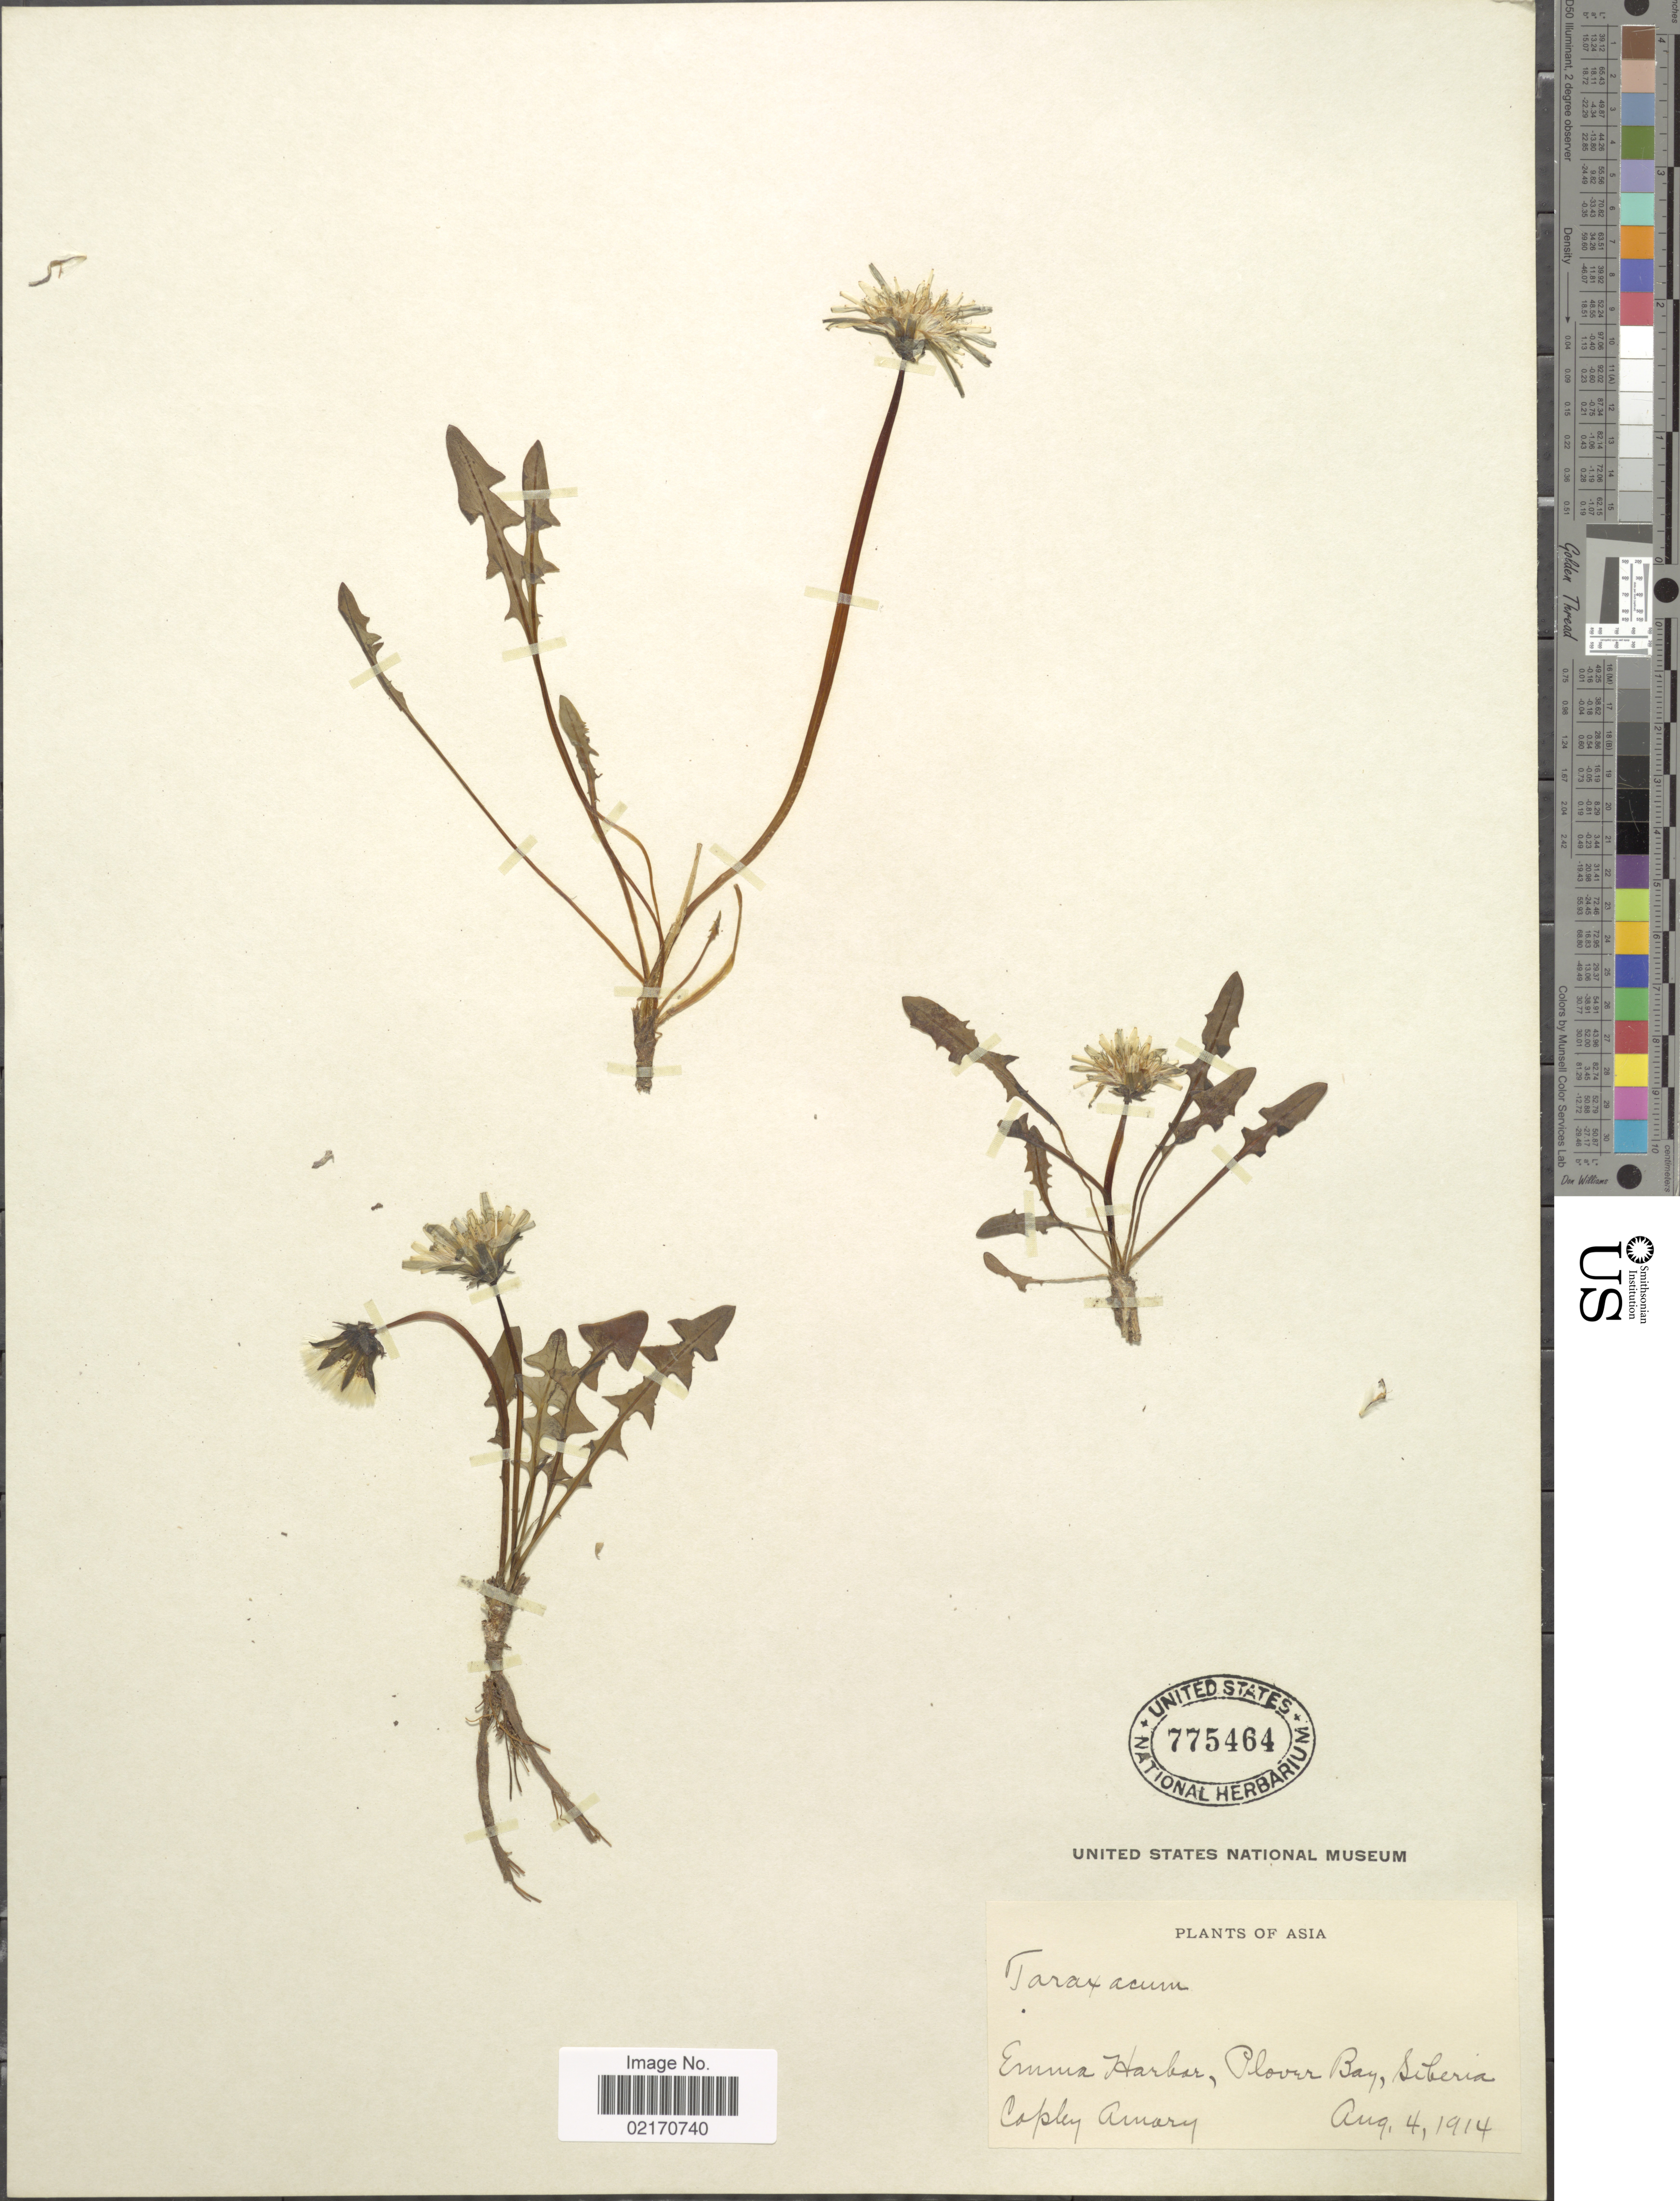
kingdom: Plantae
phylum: Tracheophyta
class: Magnoliopsida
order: Asterales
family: Asteraceae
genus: Taraxacum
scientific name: Taraxacum sp.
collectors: C. Amary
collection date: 1914-08-04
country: Russian Federation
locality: Asia, Emma Harbor, Plover Bay, Siberia.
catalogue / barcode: US 775464